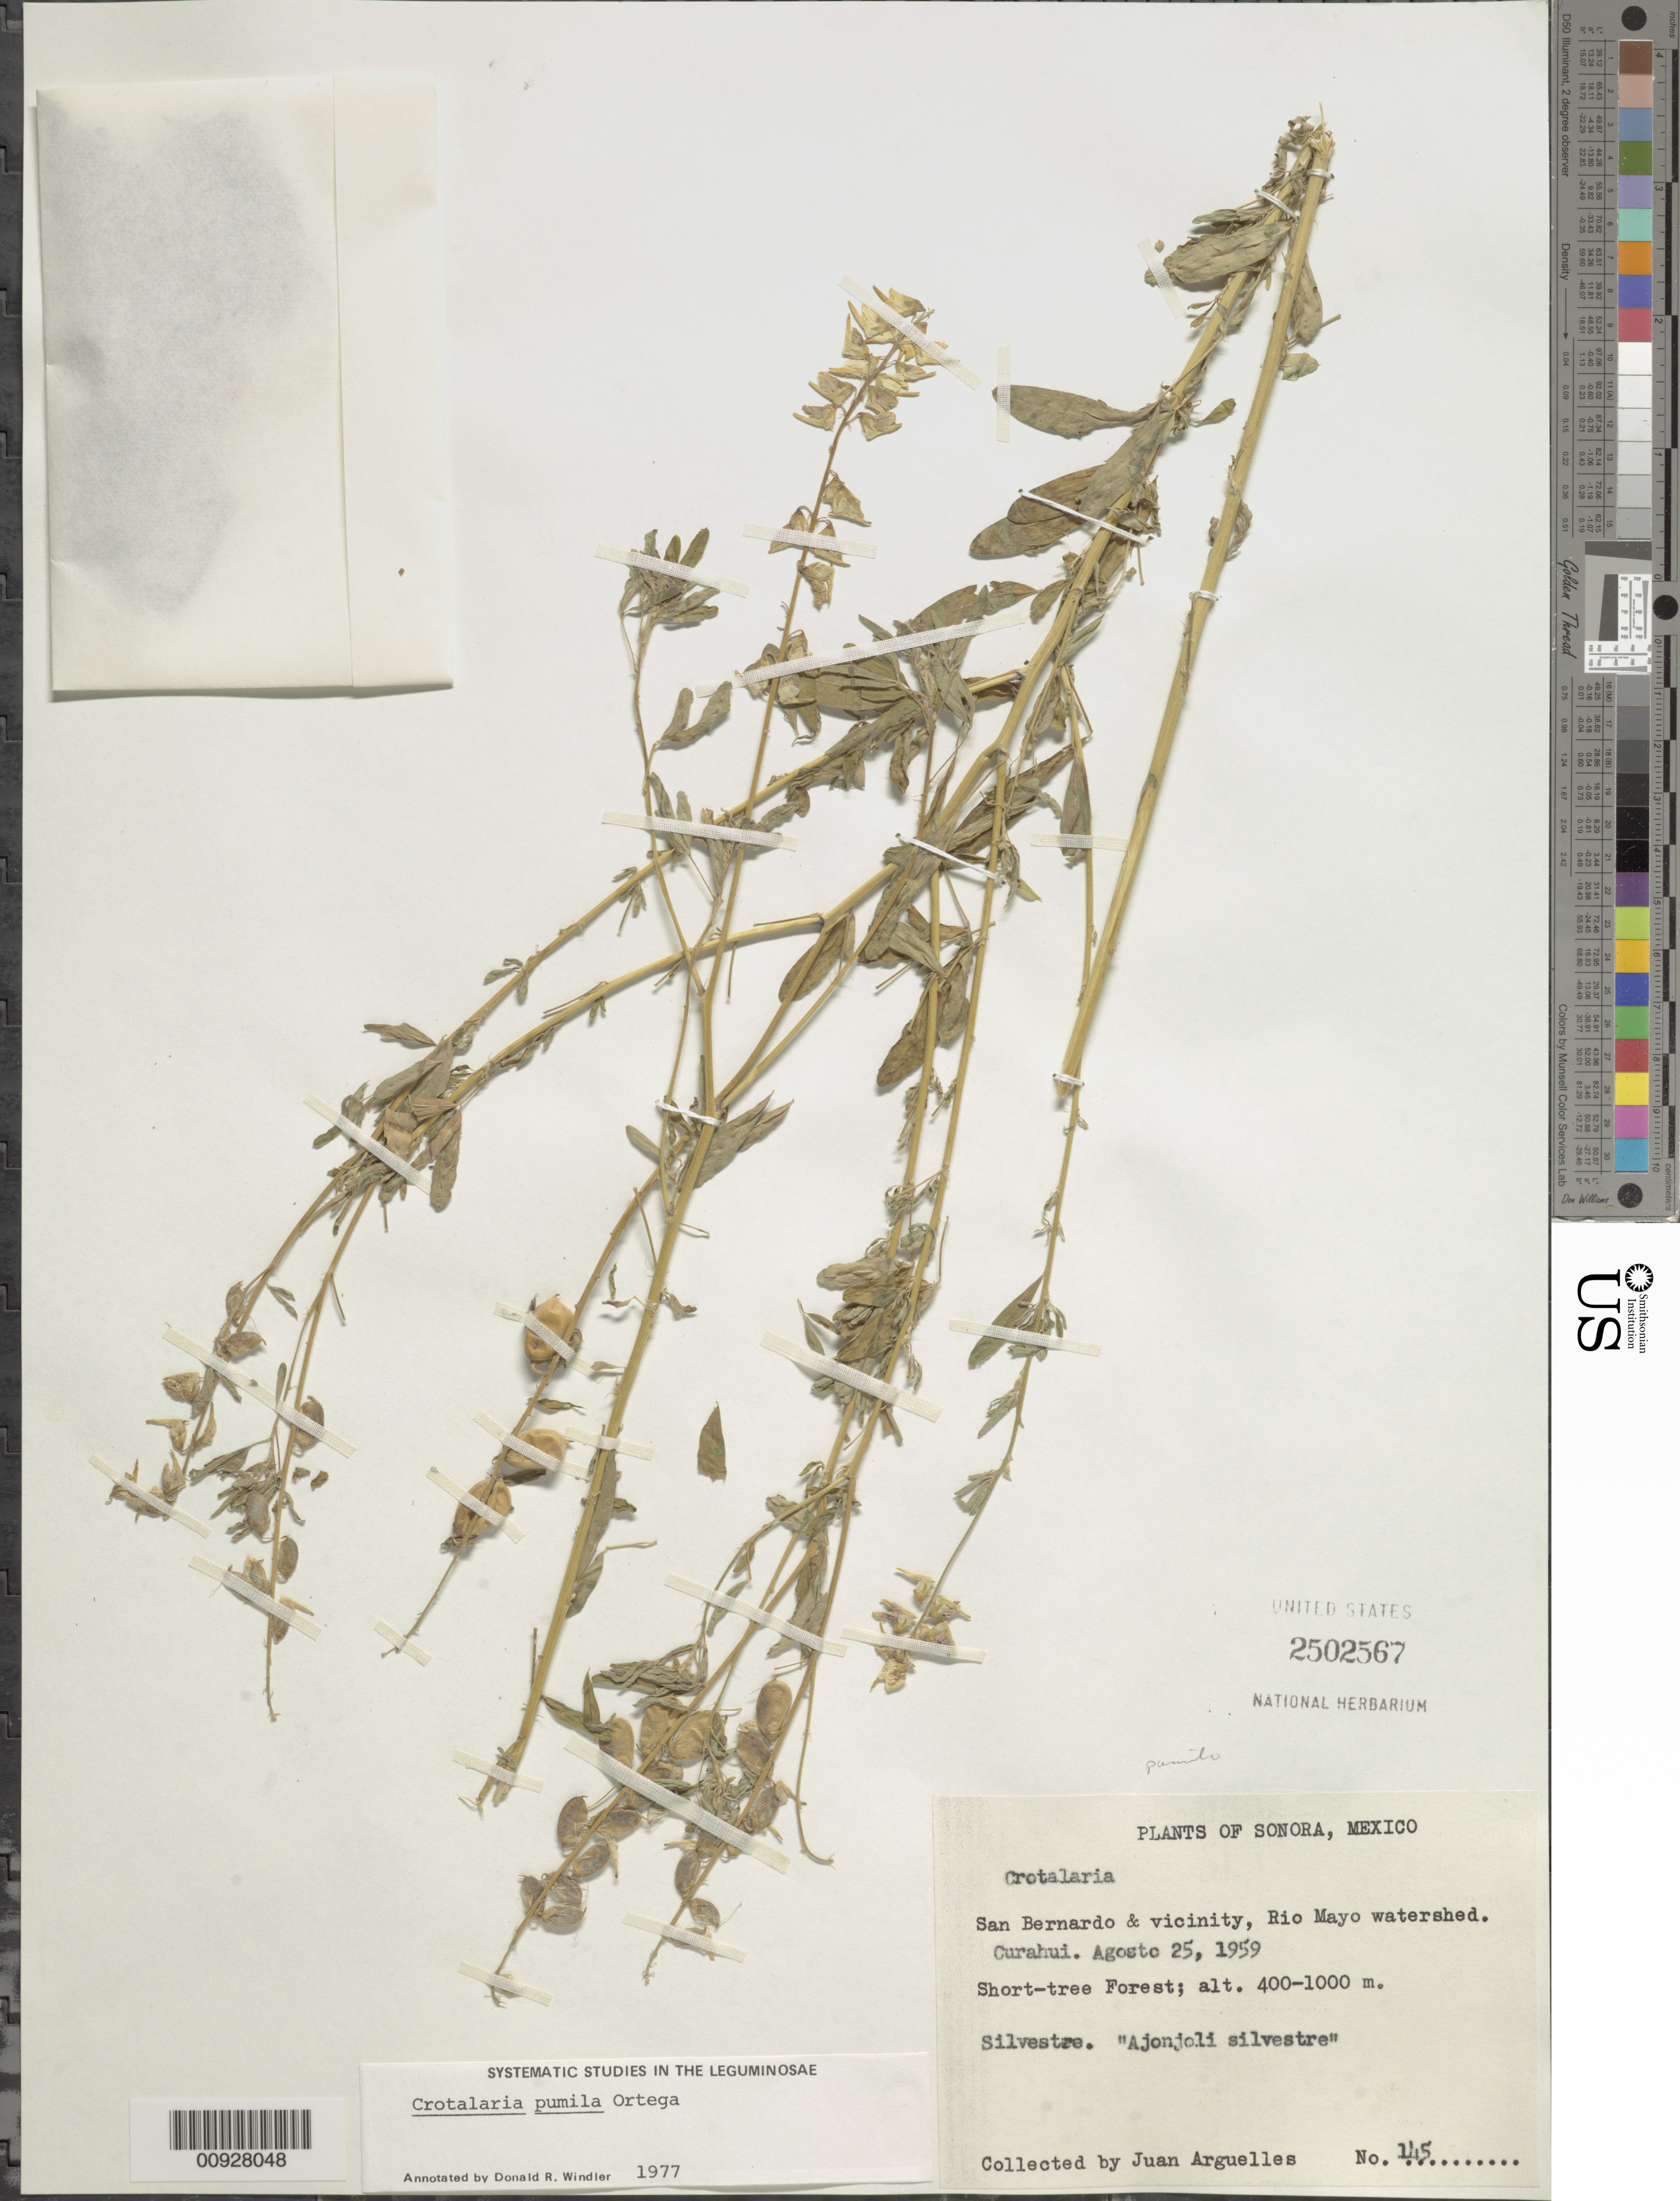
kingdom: Plantae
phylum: Tracheophyta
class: Magnoliopsida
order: Fabales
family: Fabaceae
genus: Crotalaria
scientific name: Crotalaria pumila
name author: Ortega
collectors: J. Arguelles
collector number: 145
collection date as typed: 25 Aug 1959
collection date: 1959-08-25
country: Mexico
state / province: Sonora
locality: Curahui. San Bernardo & vicinity, Río Mayo watershed.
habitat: Short-tree Forest.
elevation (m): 1000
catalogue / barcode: US 2502567